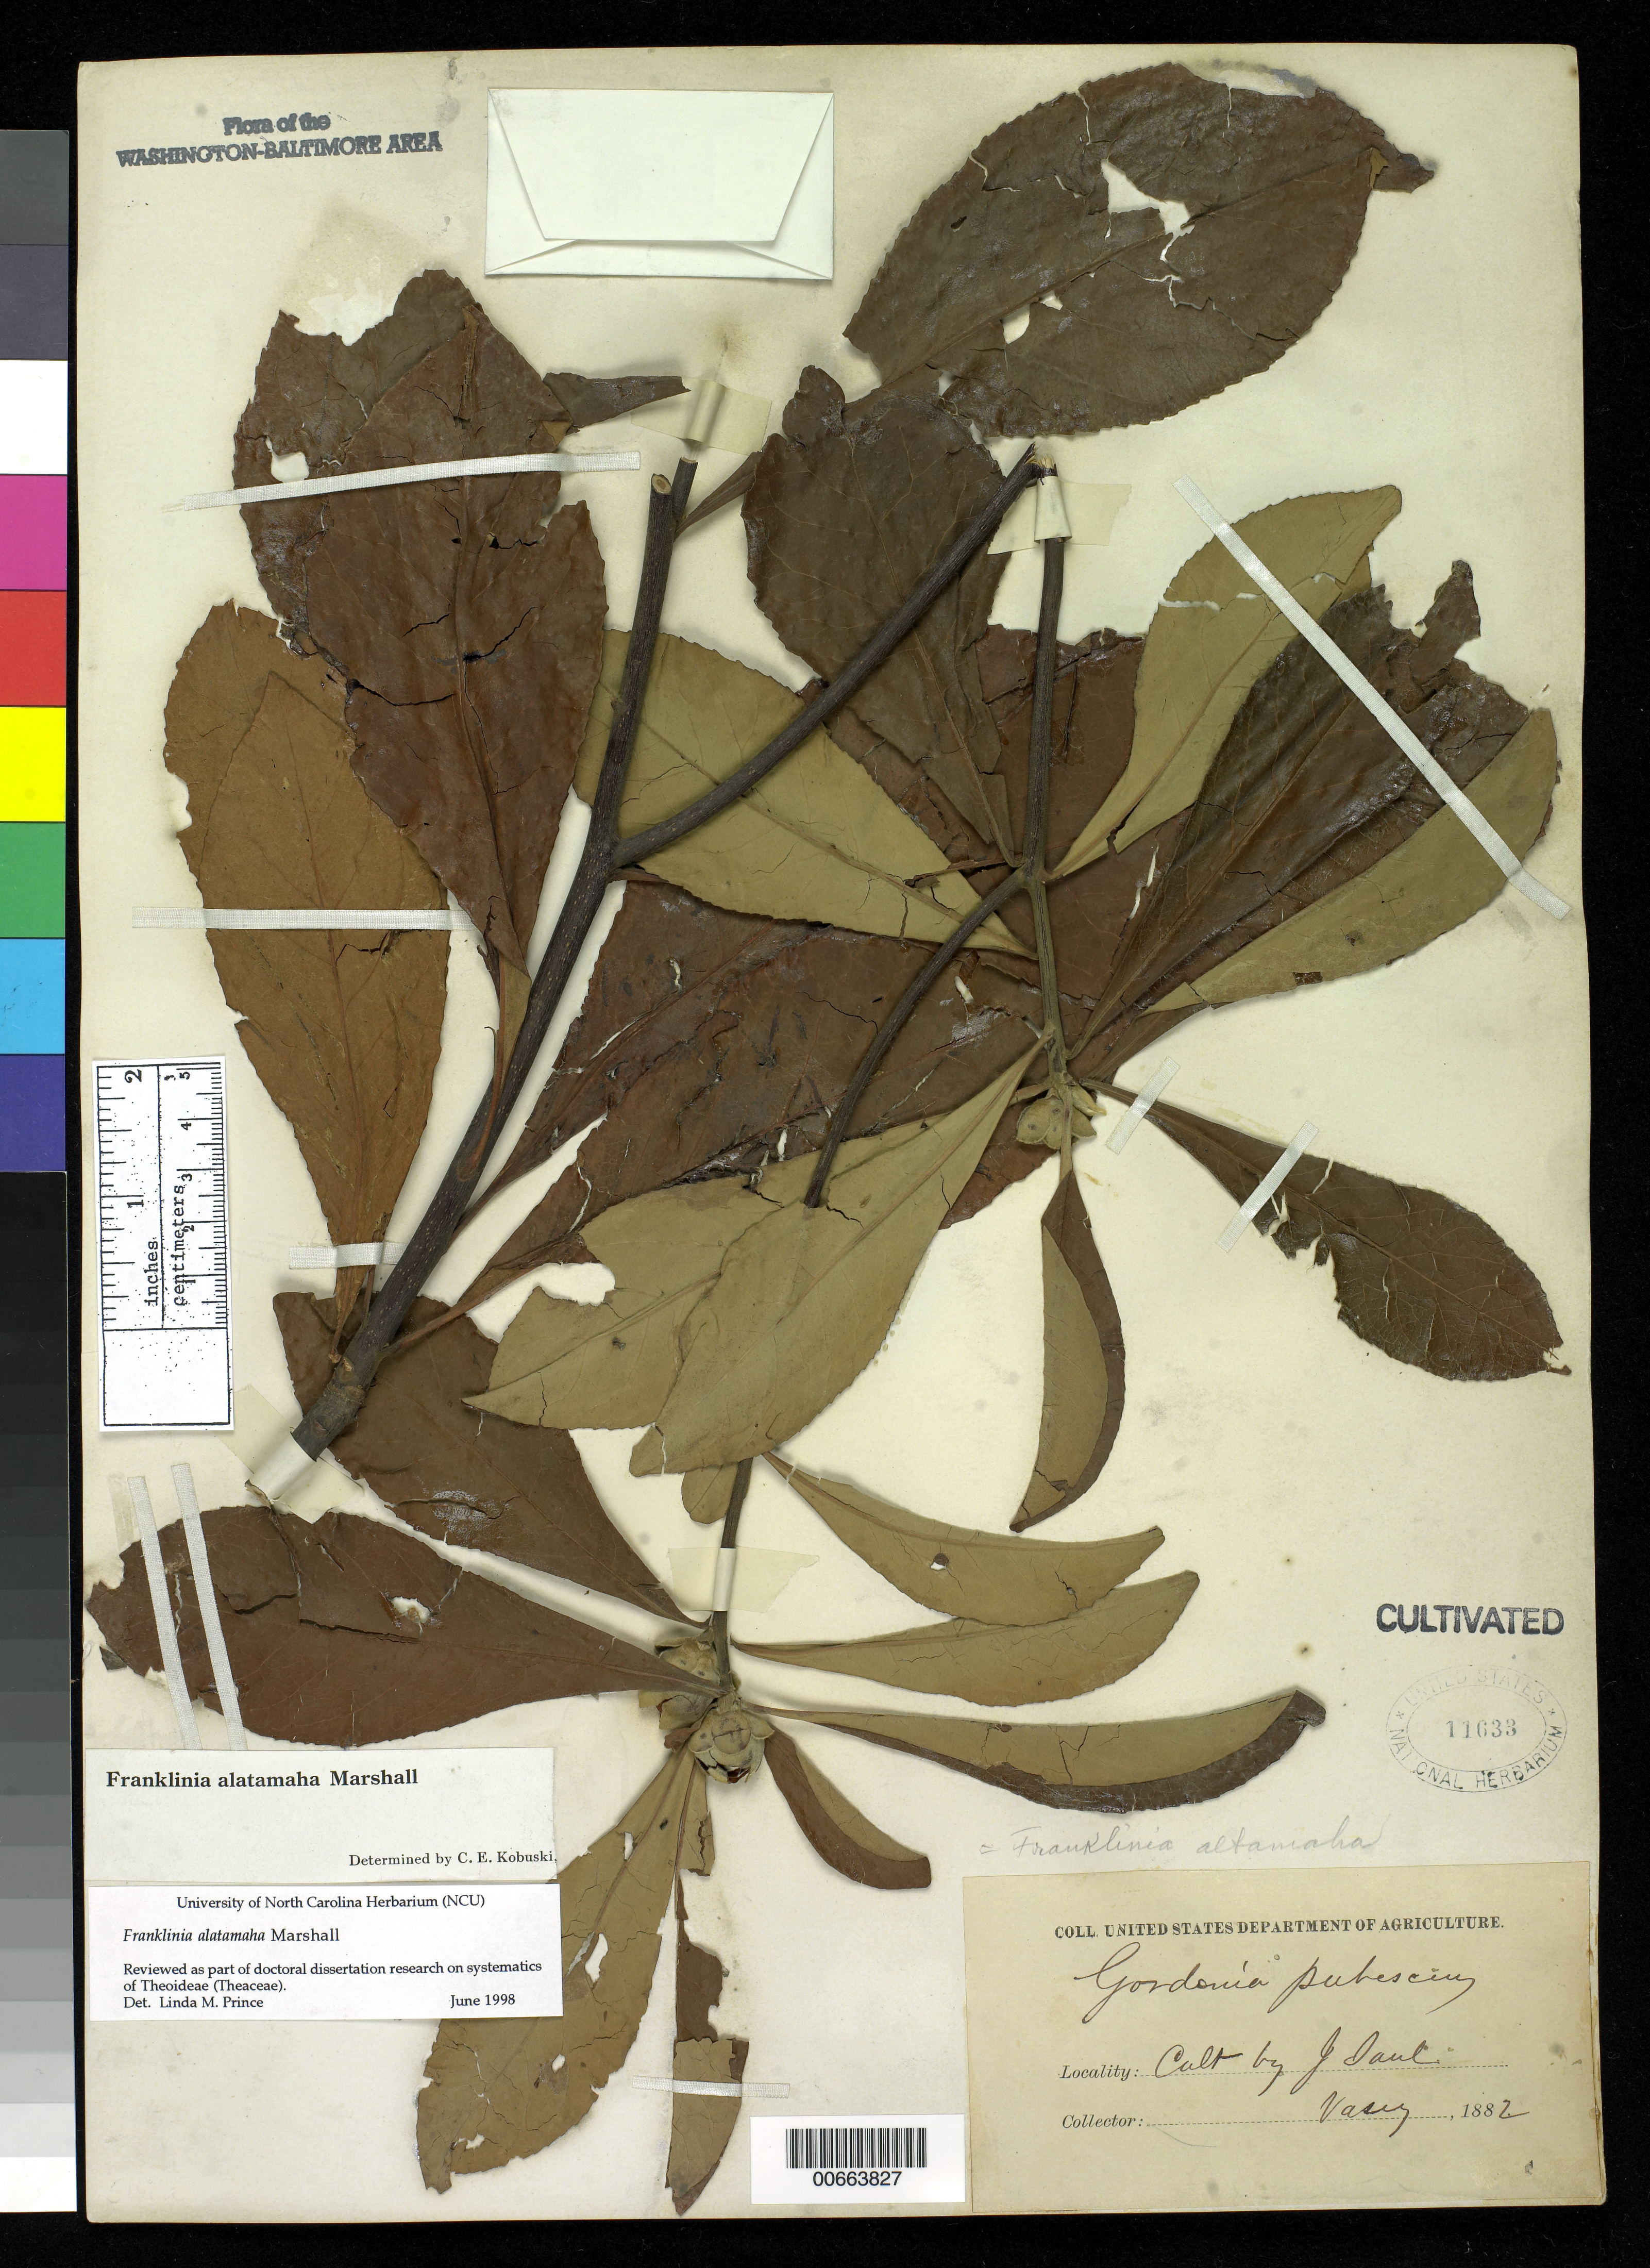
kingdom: Plantae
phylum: Tracheophyta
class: Magnoliopsida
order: Ericales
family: Theaceae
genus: Franklinia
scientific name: Franklinia alatamaha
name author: Marshall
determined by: Prince, L. M.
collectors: G. R. Vasey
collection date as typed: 1882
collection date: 1882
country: United States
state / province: District of Columbia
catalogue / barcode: US 11633